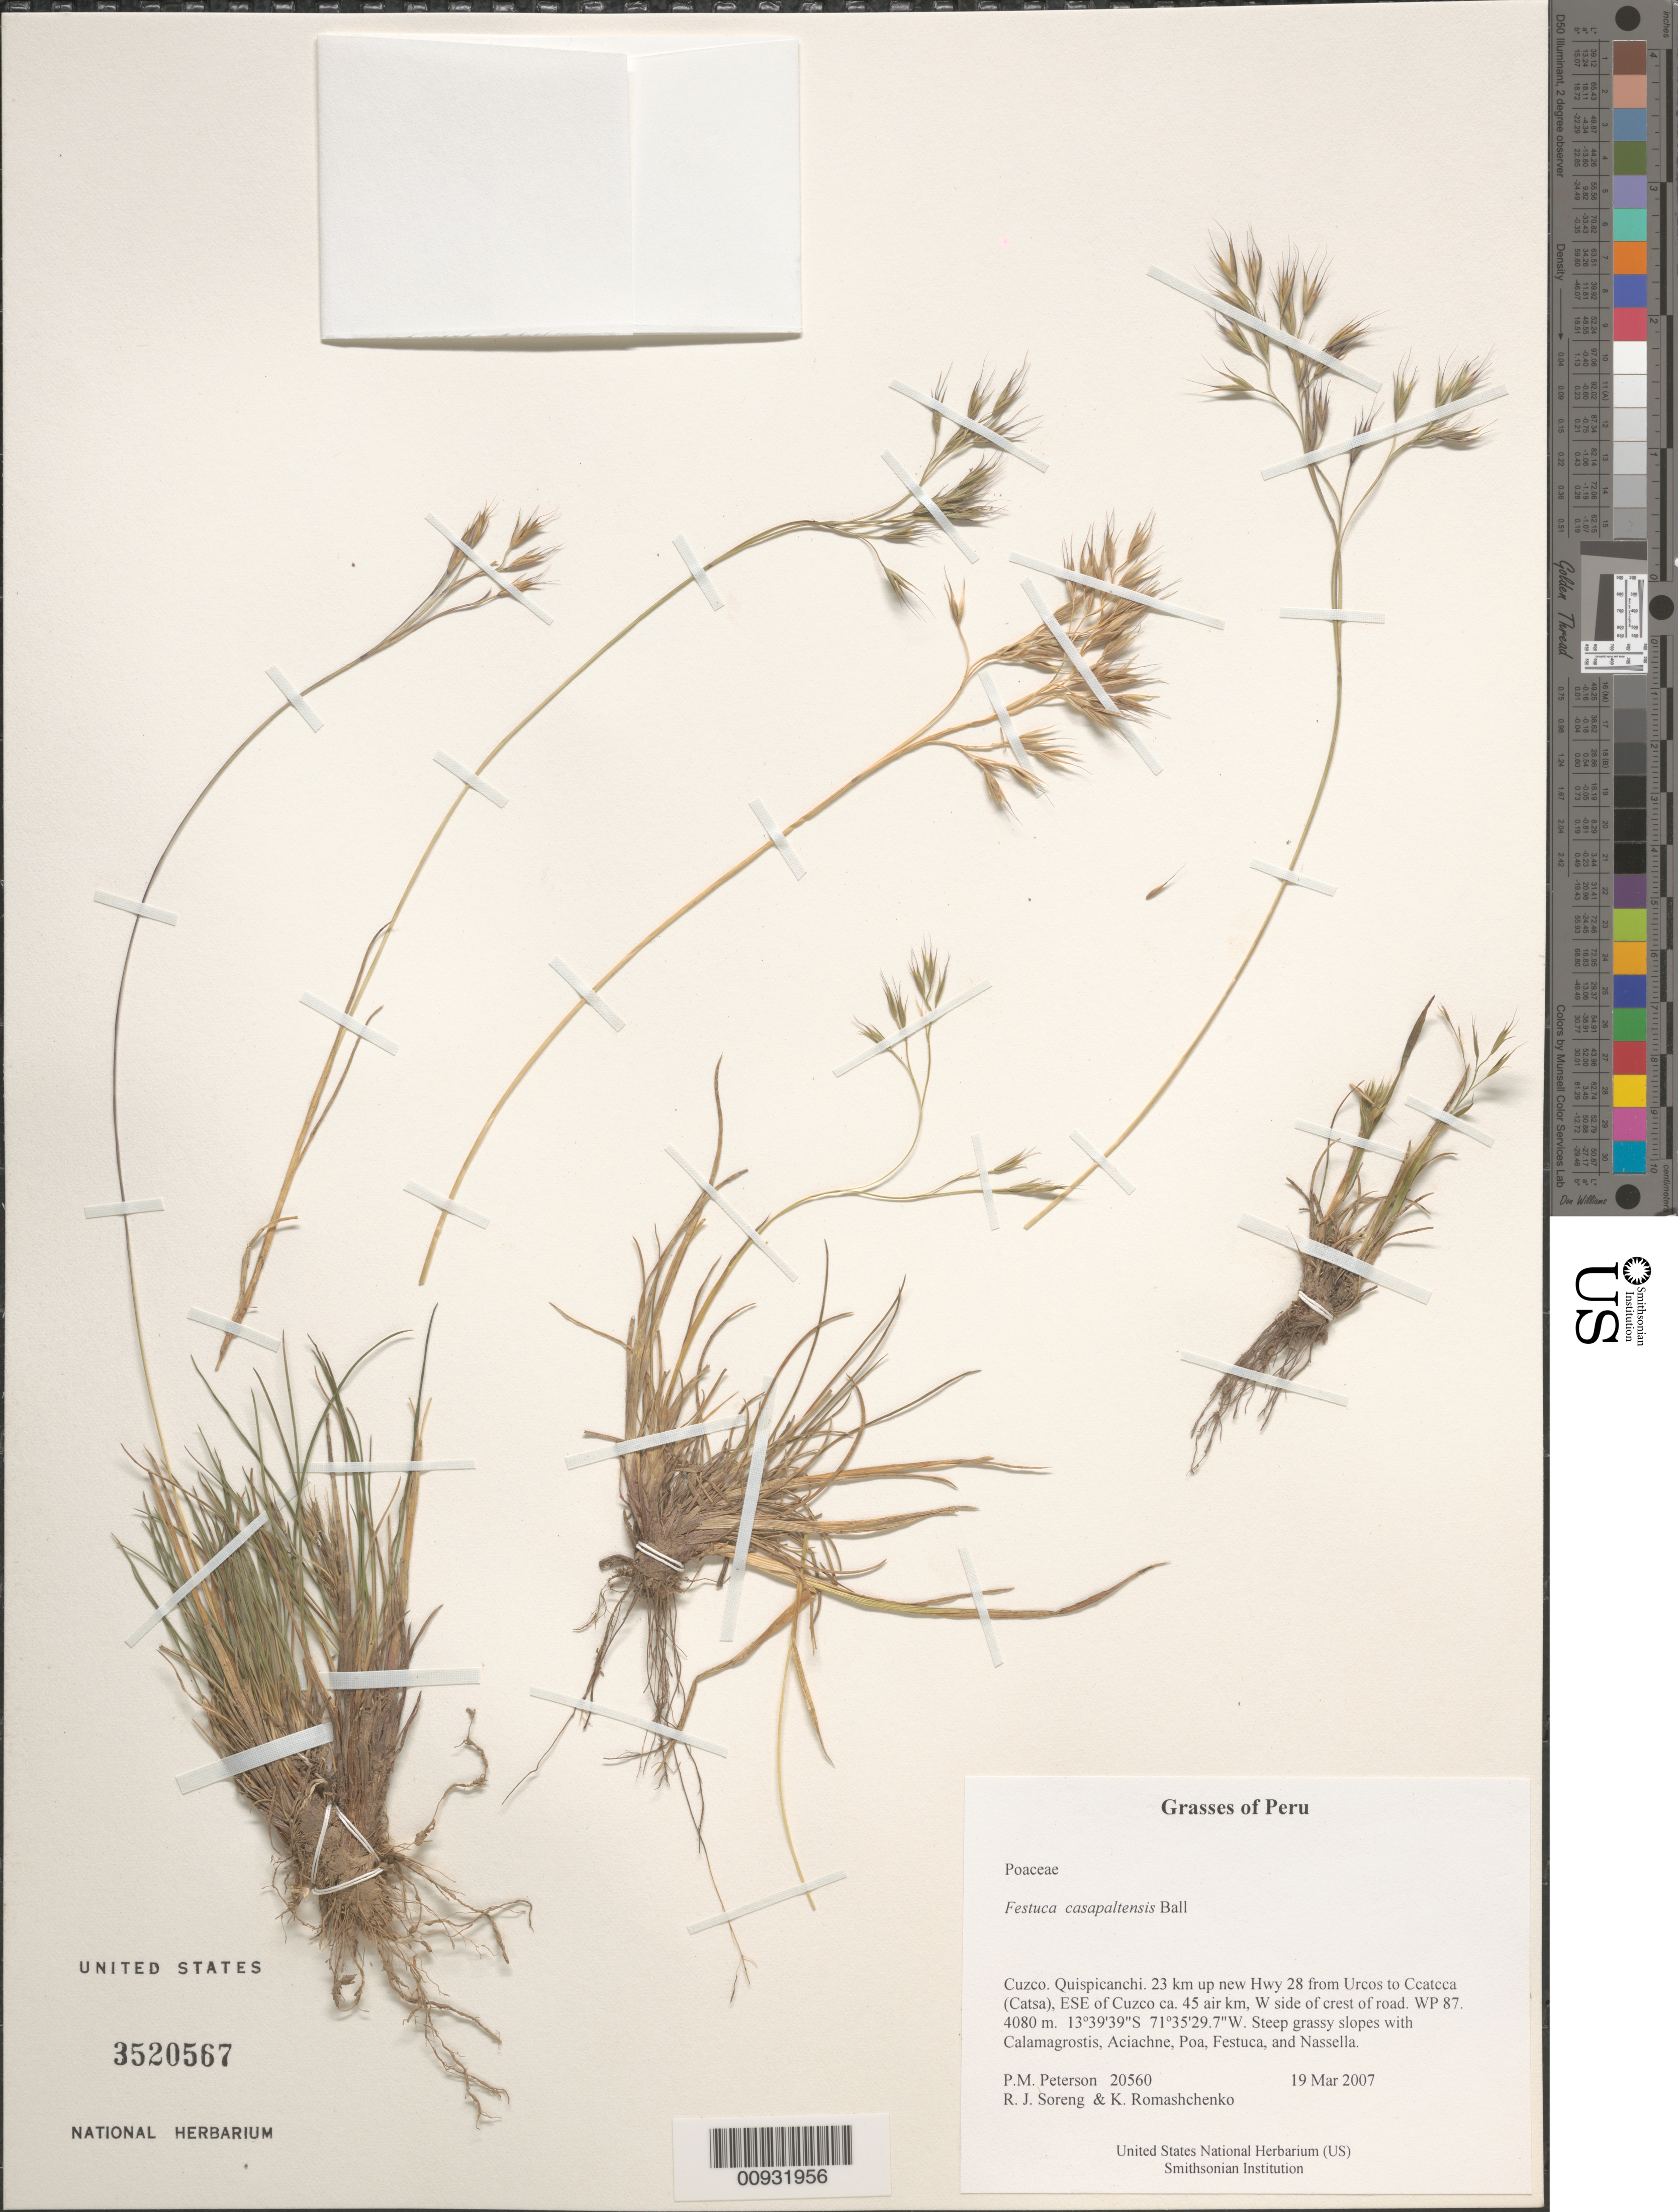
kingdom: Plantae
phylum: Tracheophyta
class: Liliopsida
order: Poales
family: Poaceae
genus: Festuca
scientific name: Festuca casapaltensis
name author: Ball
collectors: P. M. Peterson, R. J. Soreng & K. Romashchenko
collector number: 20560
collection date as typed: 19 Mar 2007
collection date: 2007-03-19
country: Peru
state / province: Cusco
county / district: Quispicanchis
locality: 23 km up new Hwy 28 from Urcos to Ccatcca (Catsa), ESE of Cuzco ca. 45 air km, W side of crest of road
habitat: Steep grassy slopes with Calamagrostis, Aciachne, Poa, Festuca, and Nassella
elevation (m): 4080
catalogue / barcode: US 3520567